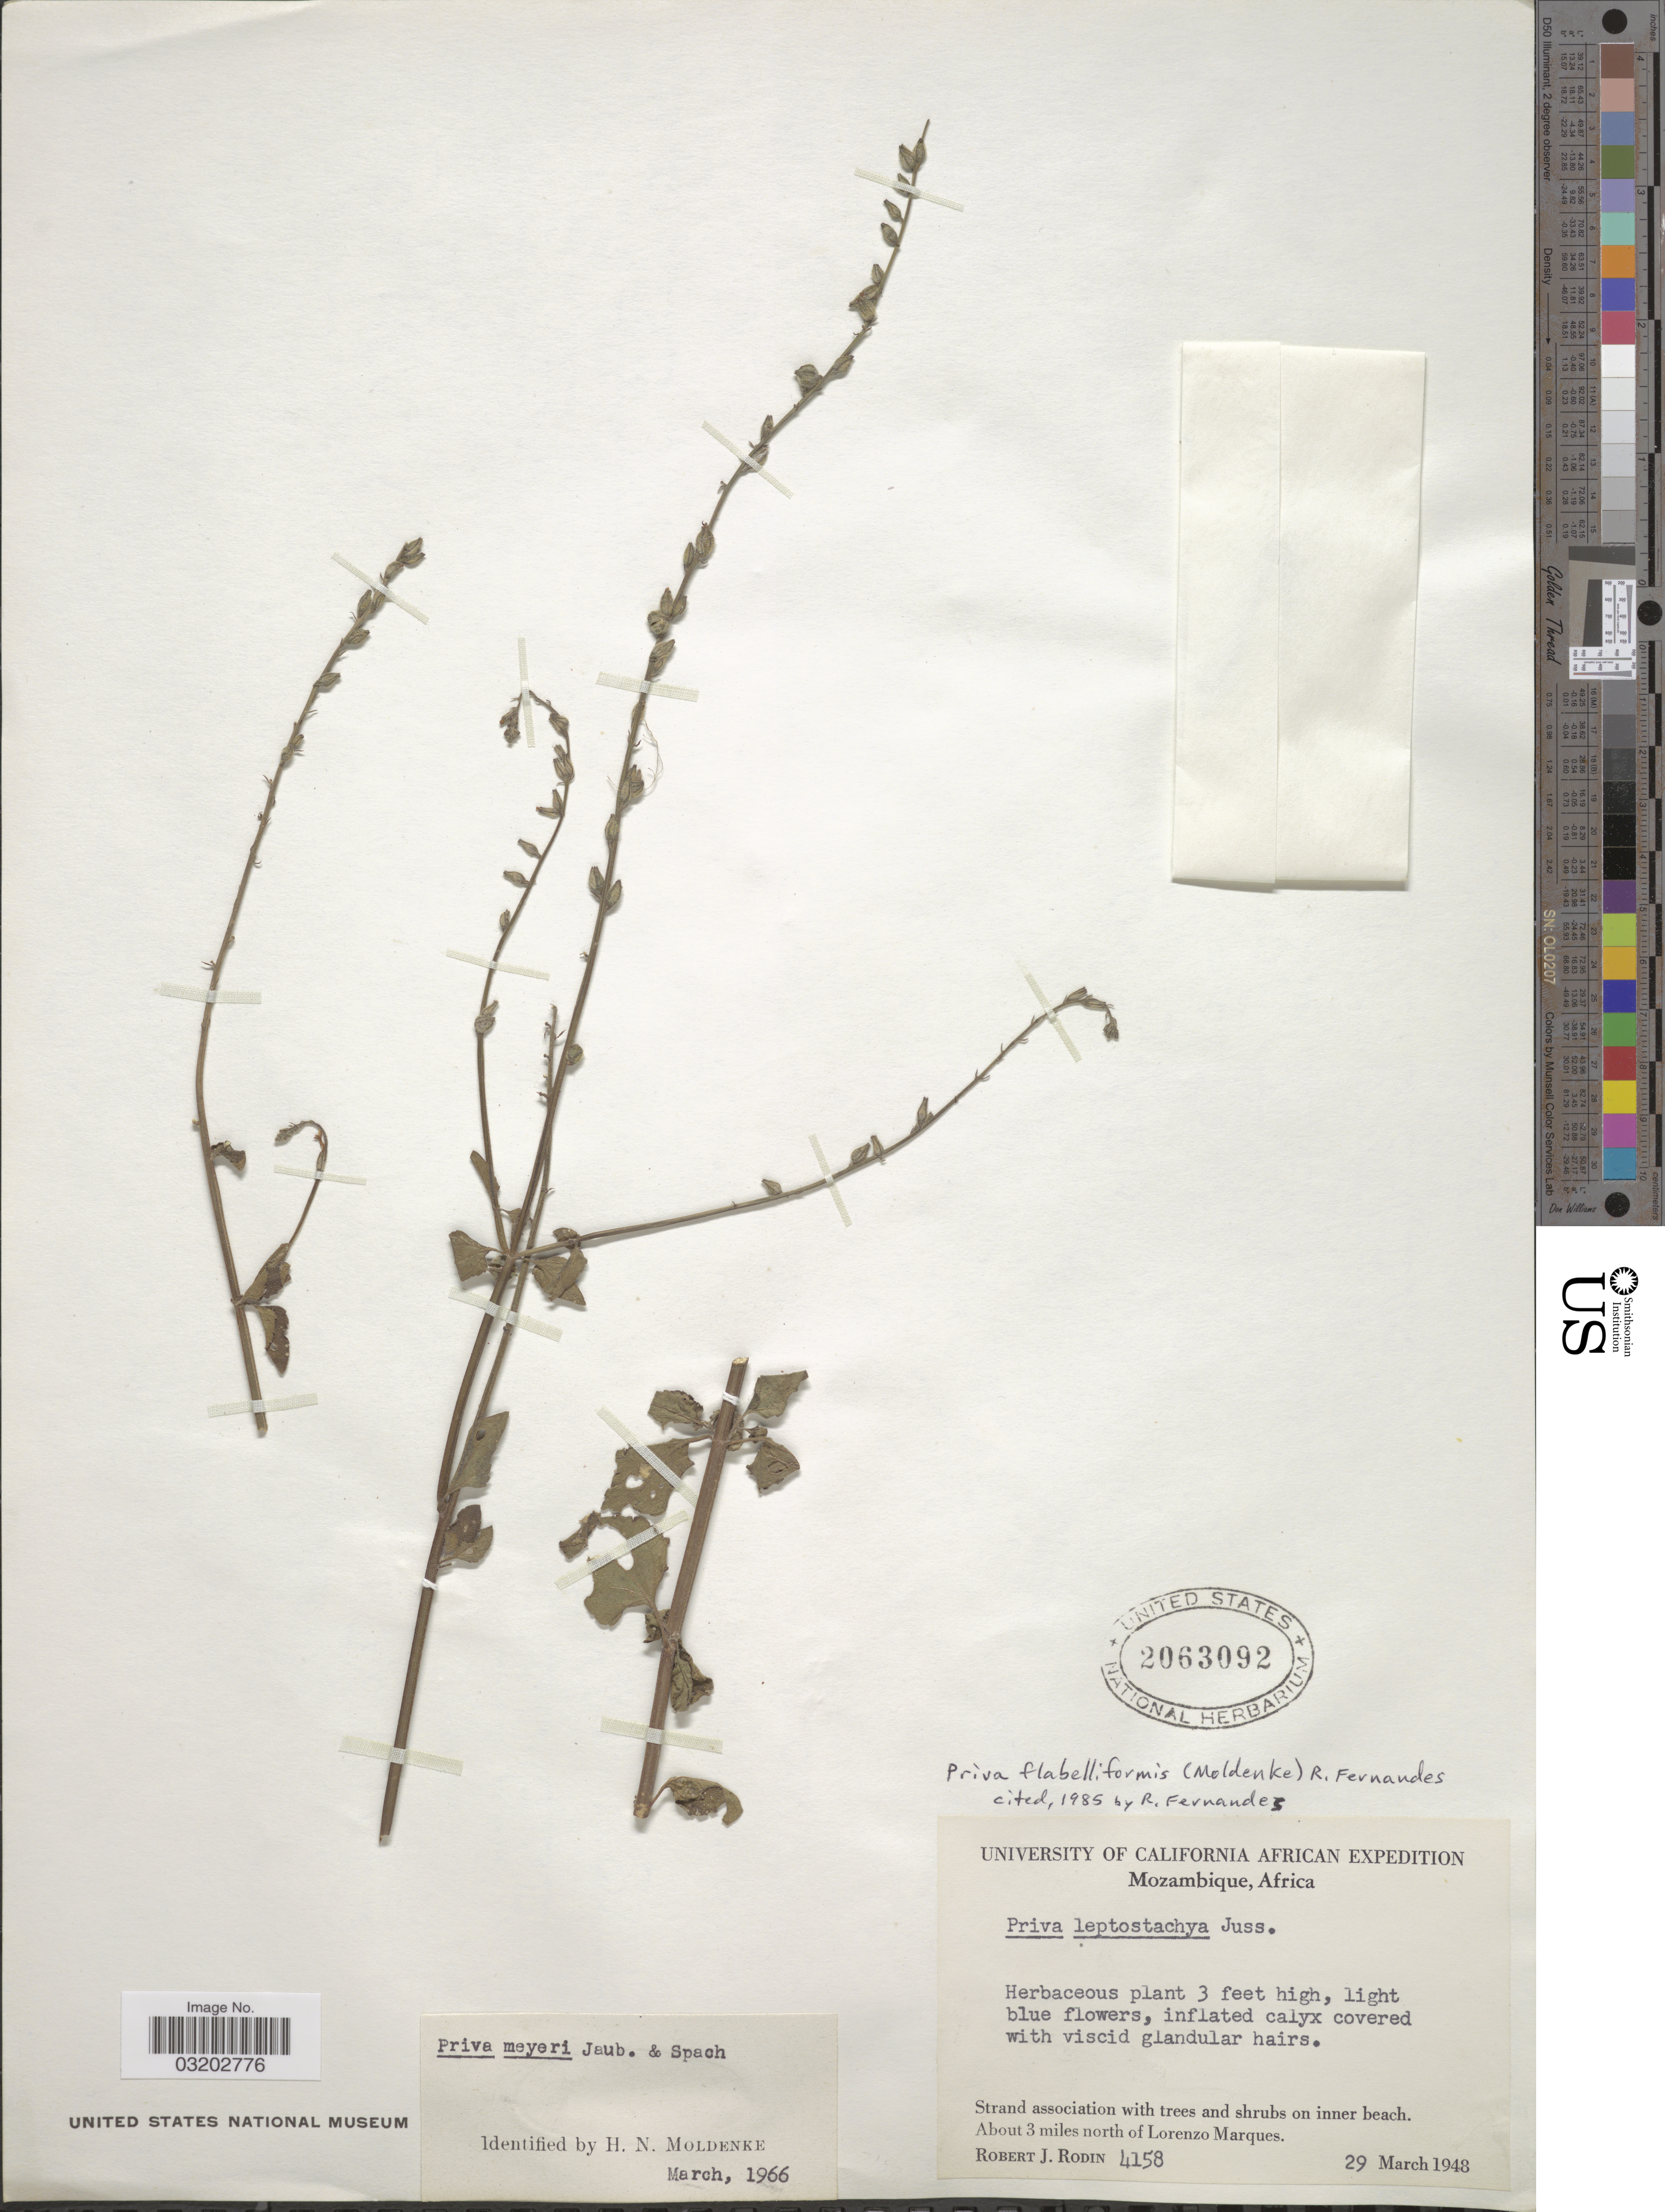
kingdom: Plantae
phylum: Tracheophyta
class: Magnoliopsida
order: Lamiales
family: Verbenaceae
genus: Priva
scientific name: Priva flabelliformis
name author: (Moldenke) R. Fern.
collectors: R. J. Rodin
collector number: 4158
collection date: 1948-03-29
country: Mozambique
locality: About 3 miles north of Lorenzo Marques.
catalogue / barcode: US 2063092